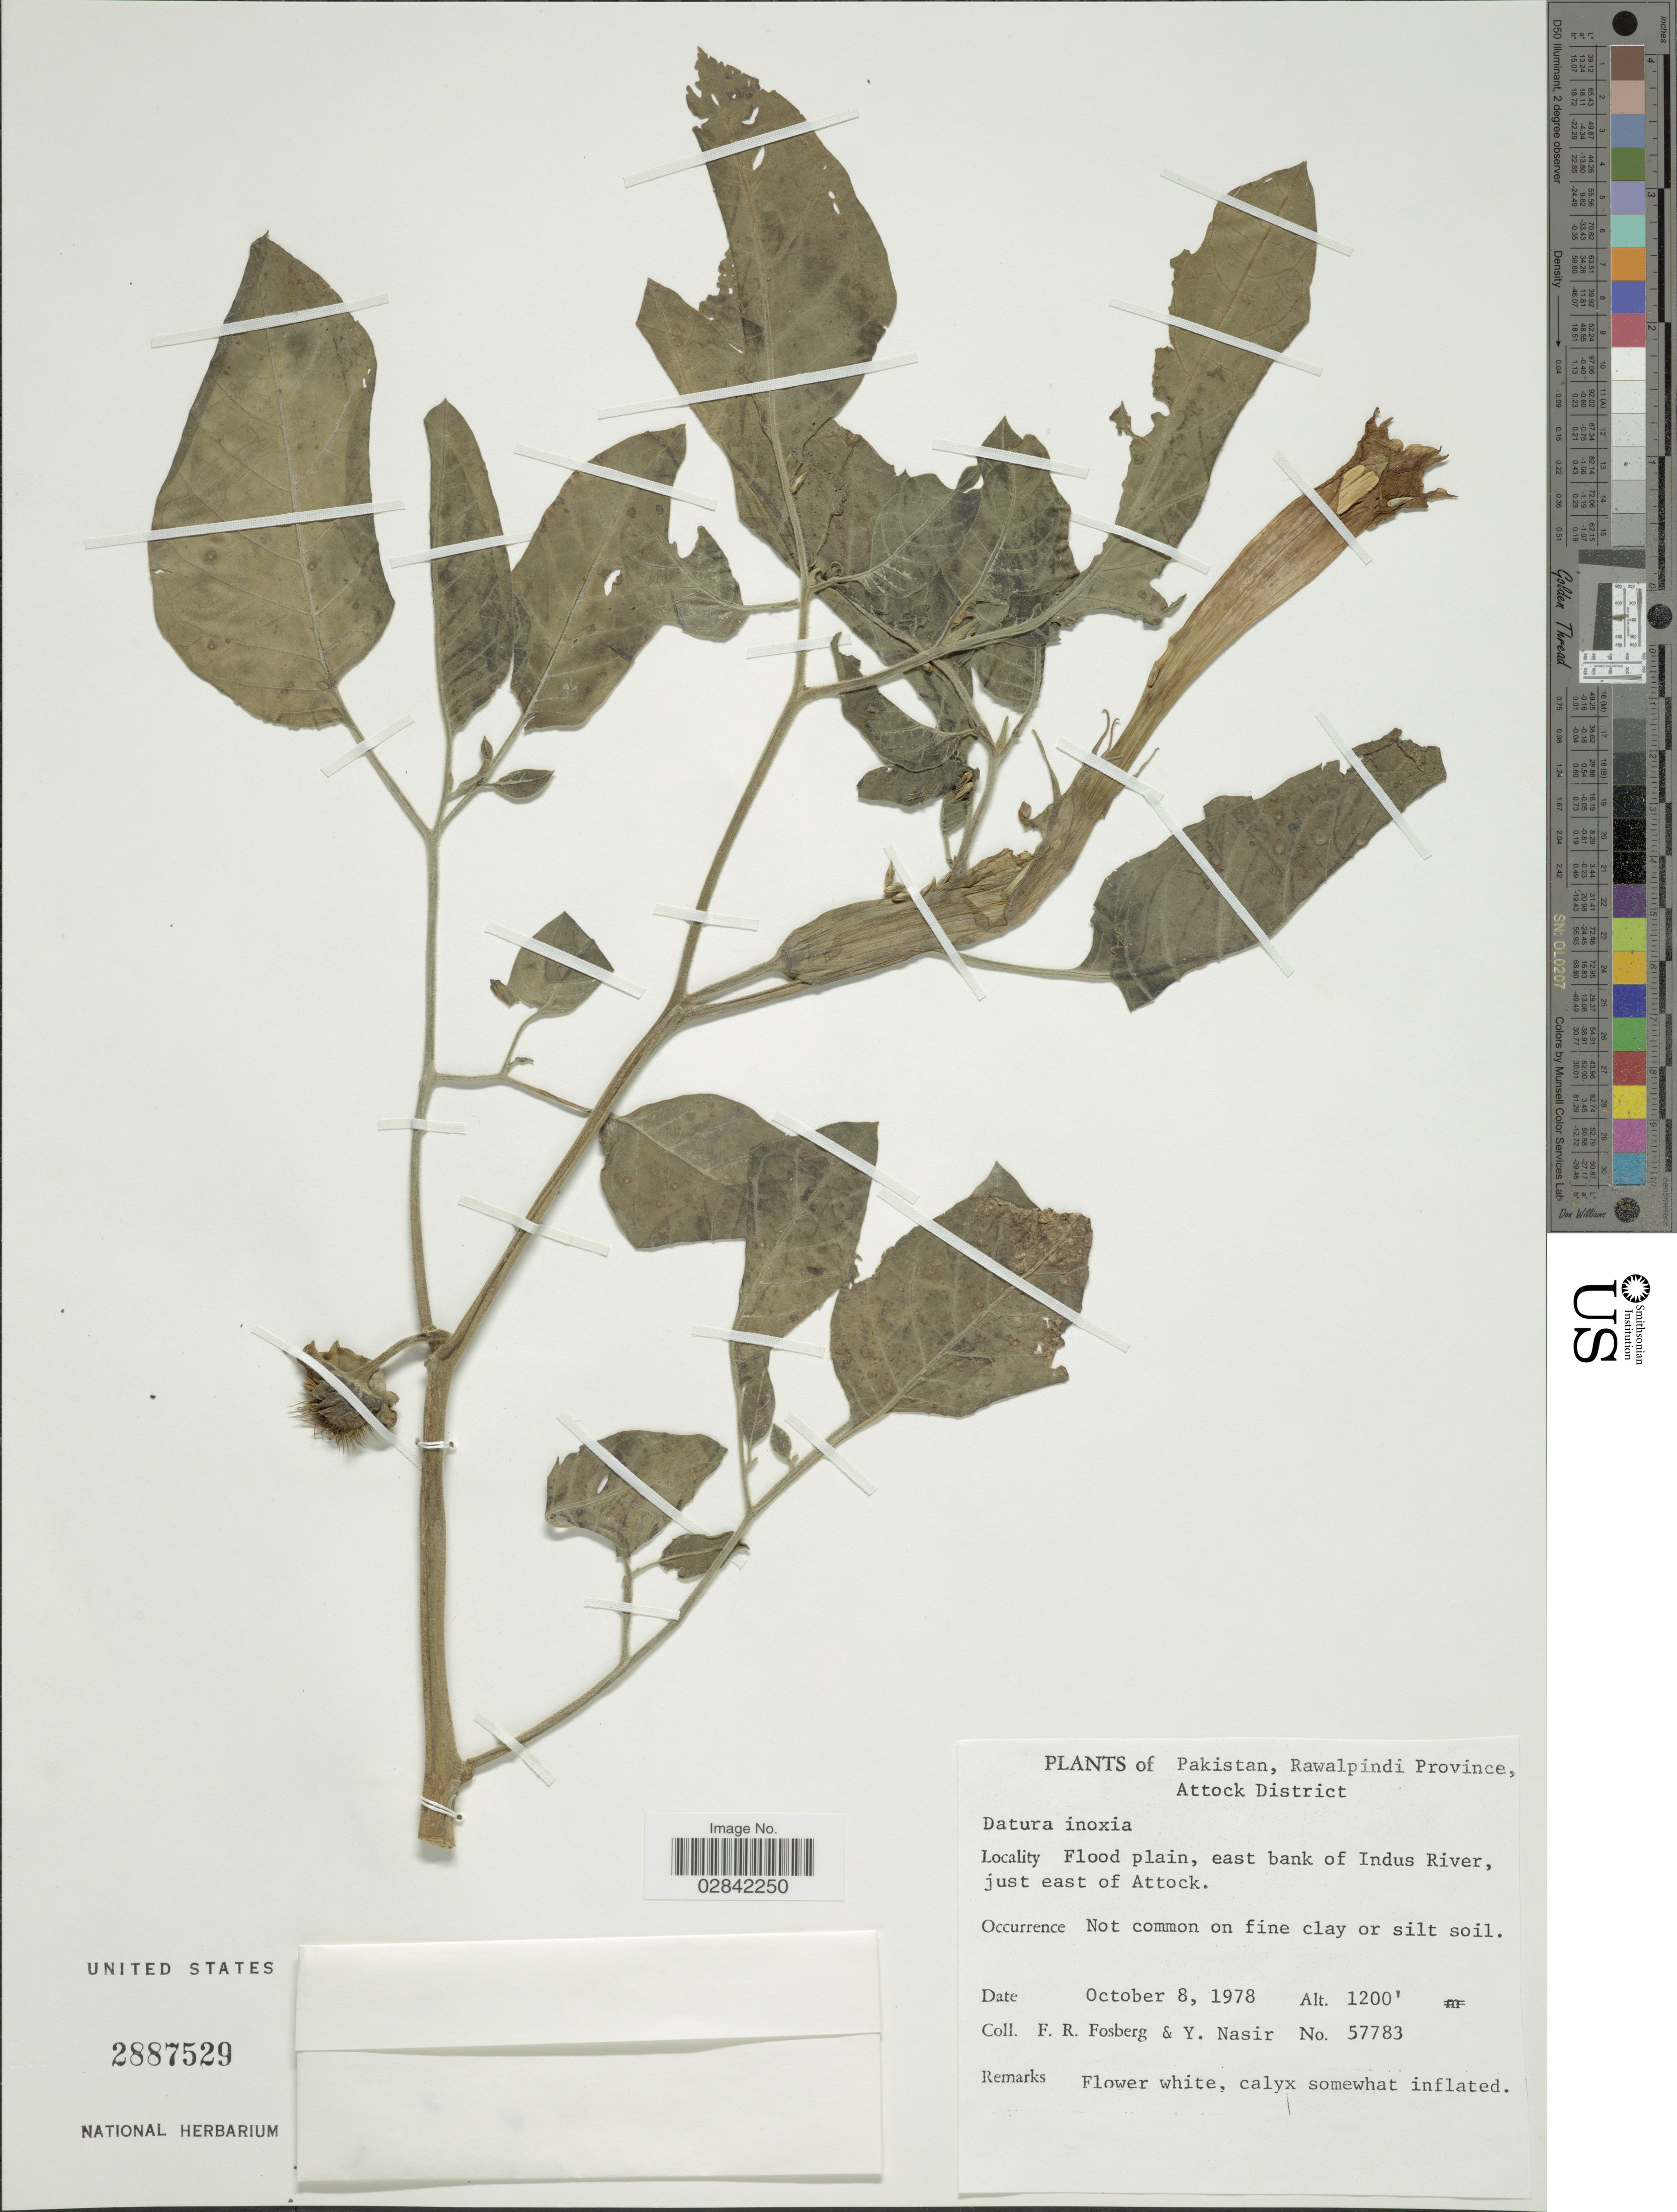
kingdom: Plantae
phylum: Tracheophyta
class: Magnoliopsida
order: Solanales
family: Solanaceae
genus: Datura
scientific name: Datura innoxia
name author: Mill.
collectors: F. R. Fosberg & Y. Nasir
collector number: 57783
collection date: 1978-10-18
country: Pakistan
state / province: Punjab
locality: Rawalpindi Province, Attock District, Flood plain, east bank of Indus River, just east of Attock.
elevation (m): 366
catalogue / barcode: US 2887529